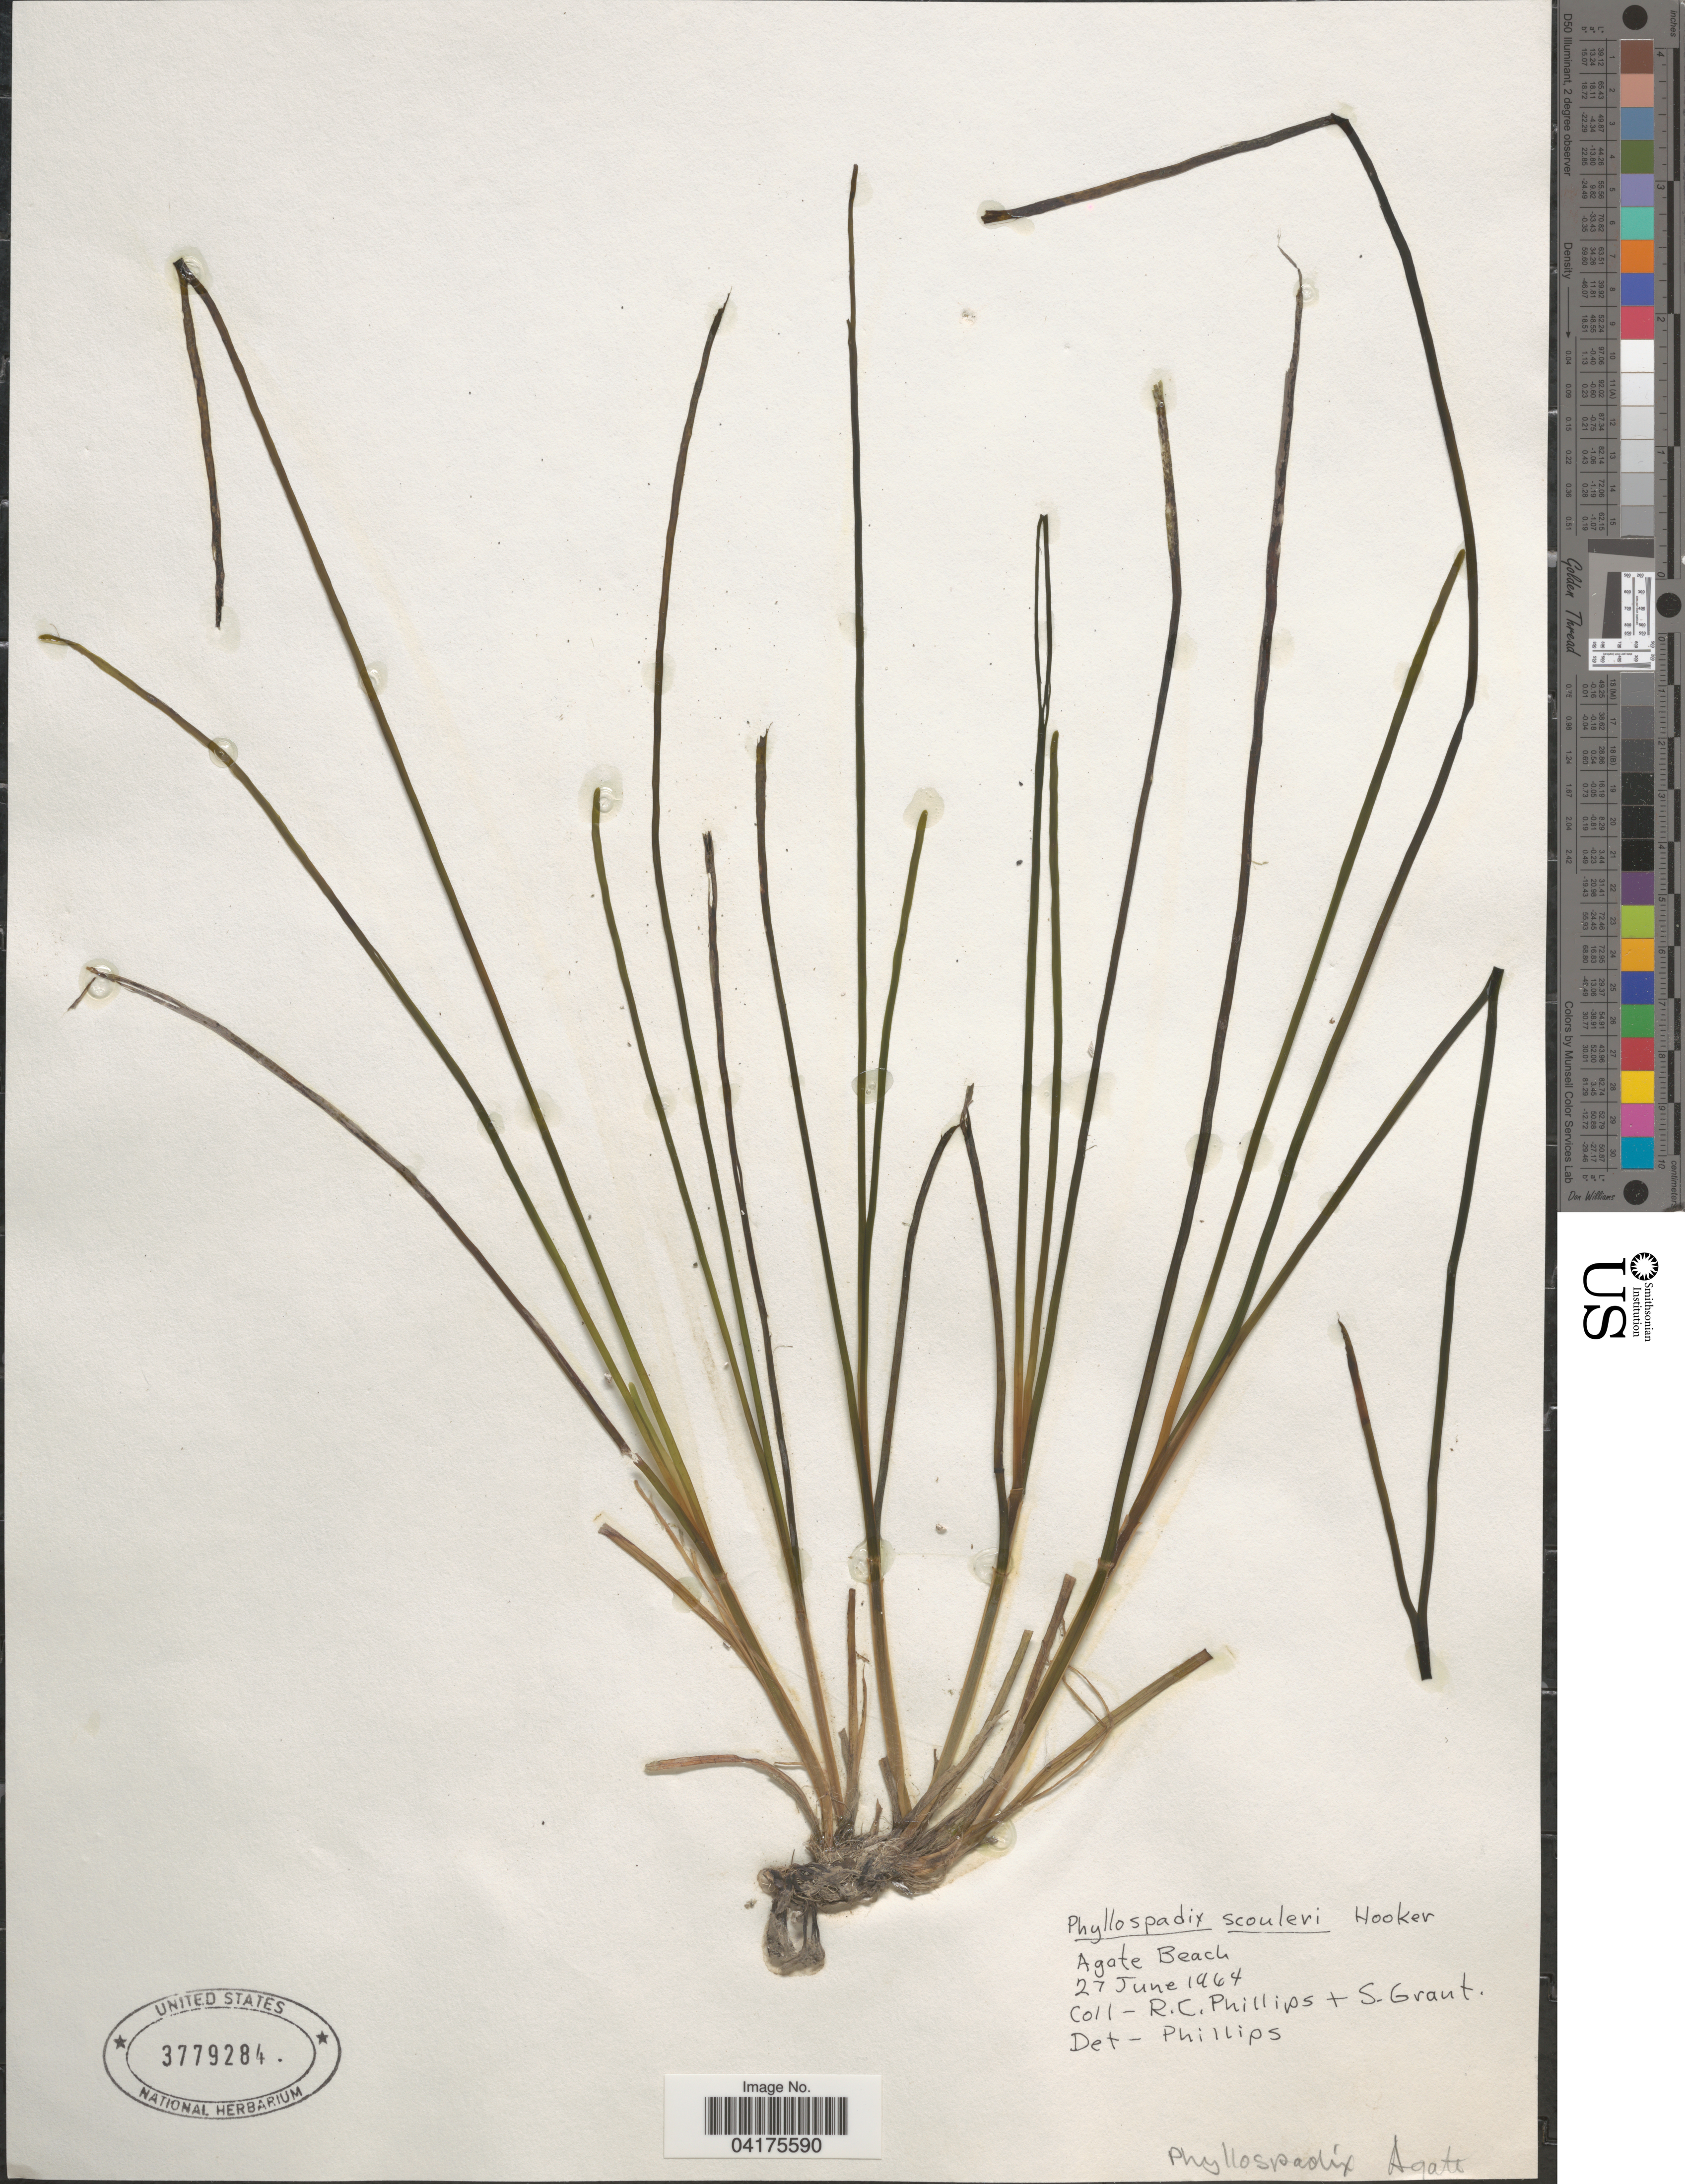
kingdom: Plantae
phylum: Tracheophyta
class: Liliopsida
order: Alismatales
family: Zosteraceae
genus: Phyllospadix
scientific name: Phyllospadix scouleri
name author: Hook.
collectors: R. C. Phillips & S. Grant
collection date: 1964-06-27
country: United States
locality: Agate Beach.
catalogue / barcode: US 3779284